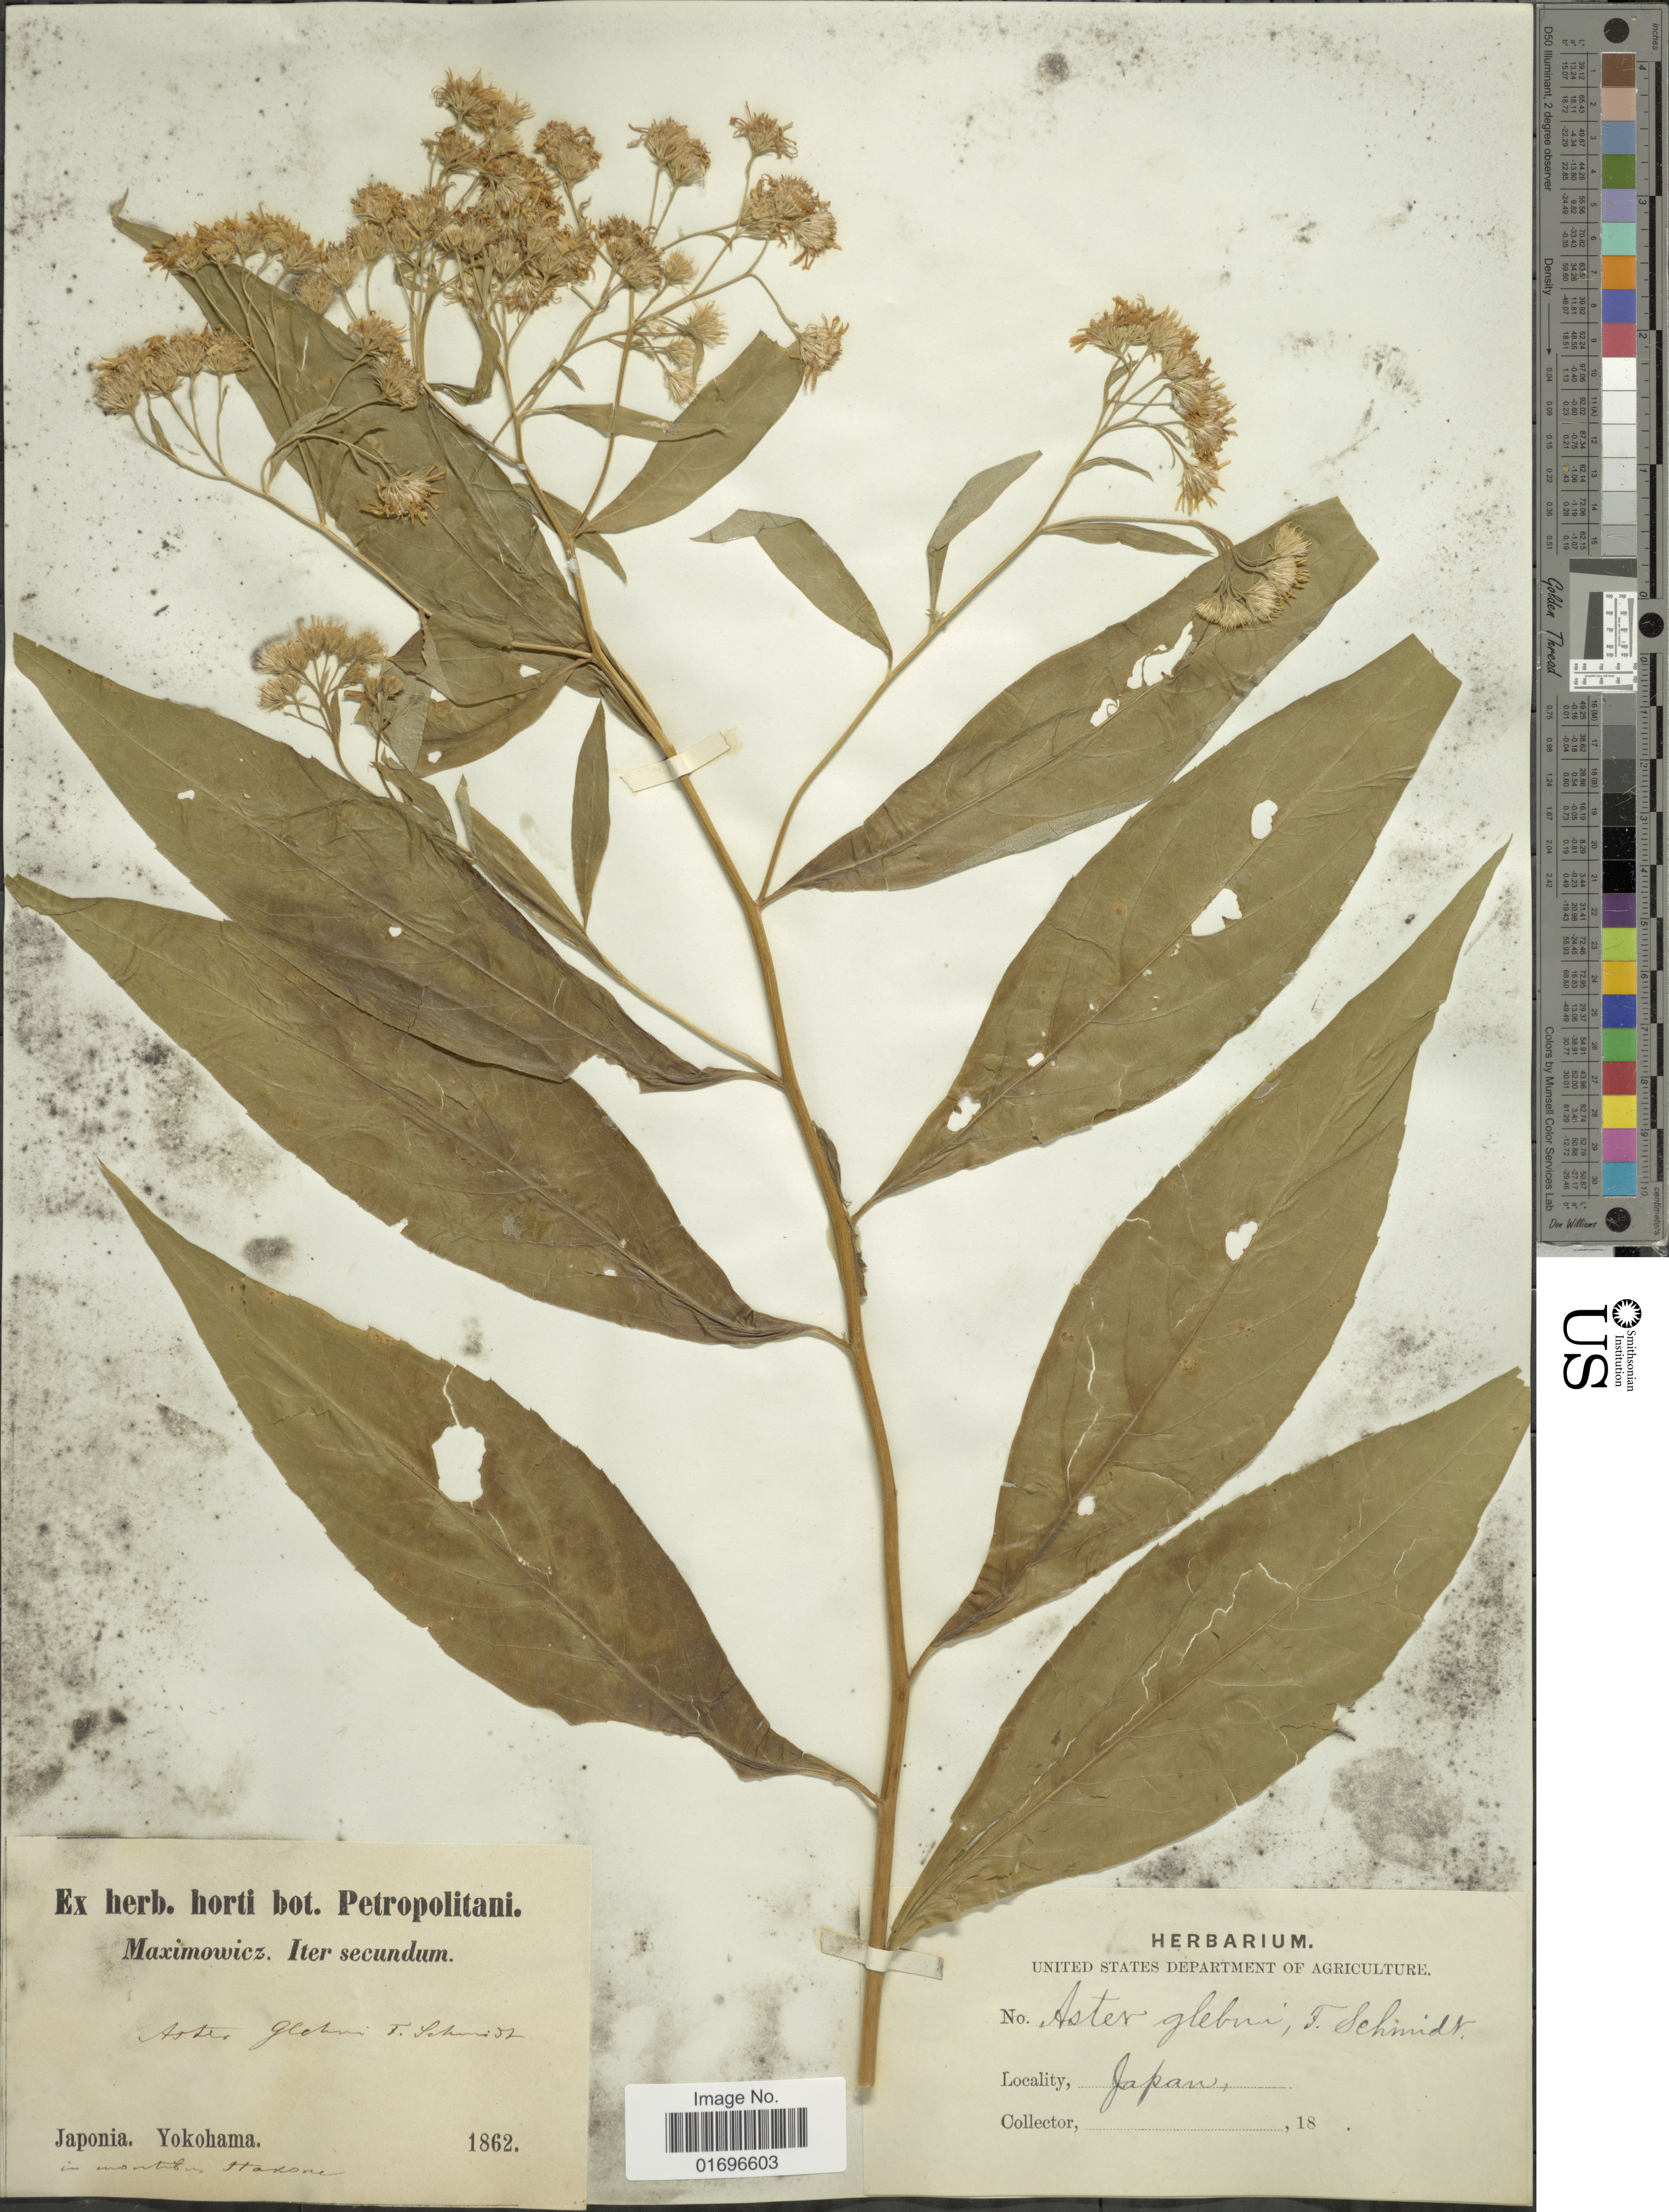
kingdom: Plantae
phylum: Tracheophyta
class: Magnoliopsida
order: Asterales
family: Asteraceae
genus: Aster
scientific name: Aster glehnii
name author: F. Schmidt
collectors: Maximowicz, --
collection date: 1862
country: Japan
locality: Japonia. Yokohama, in montibus Hakone.